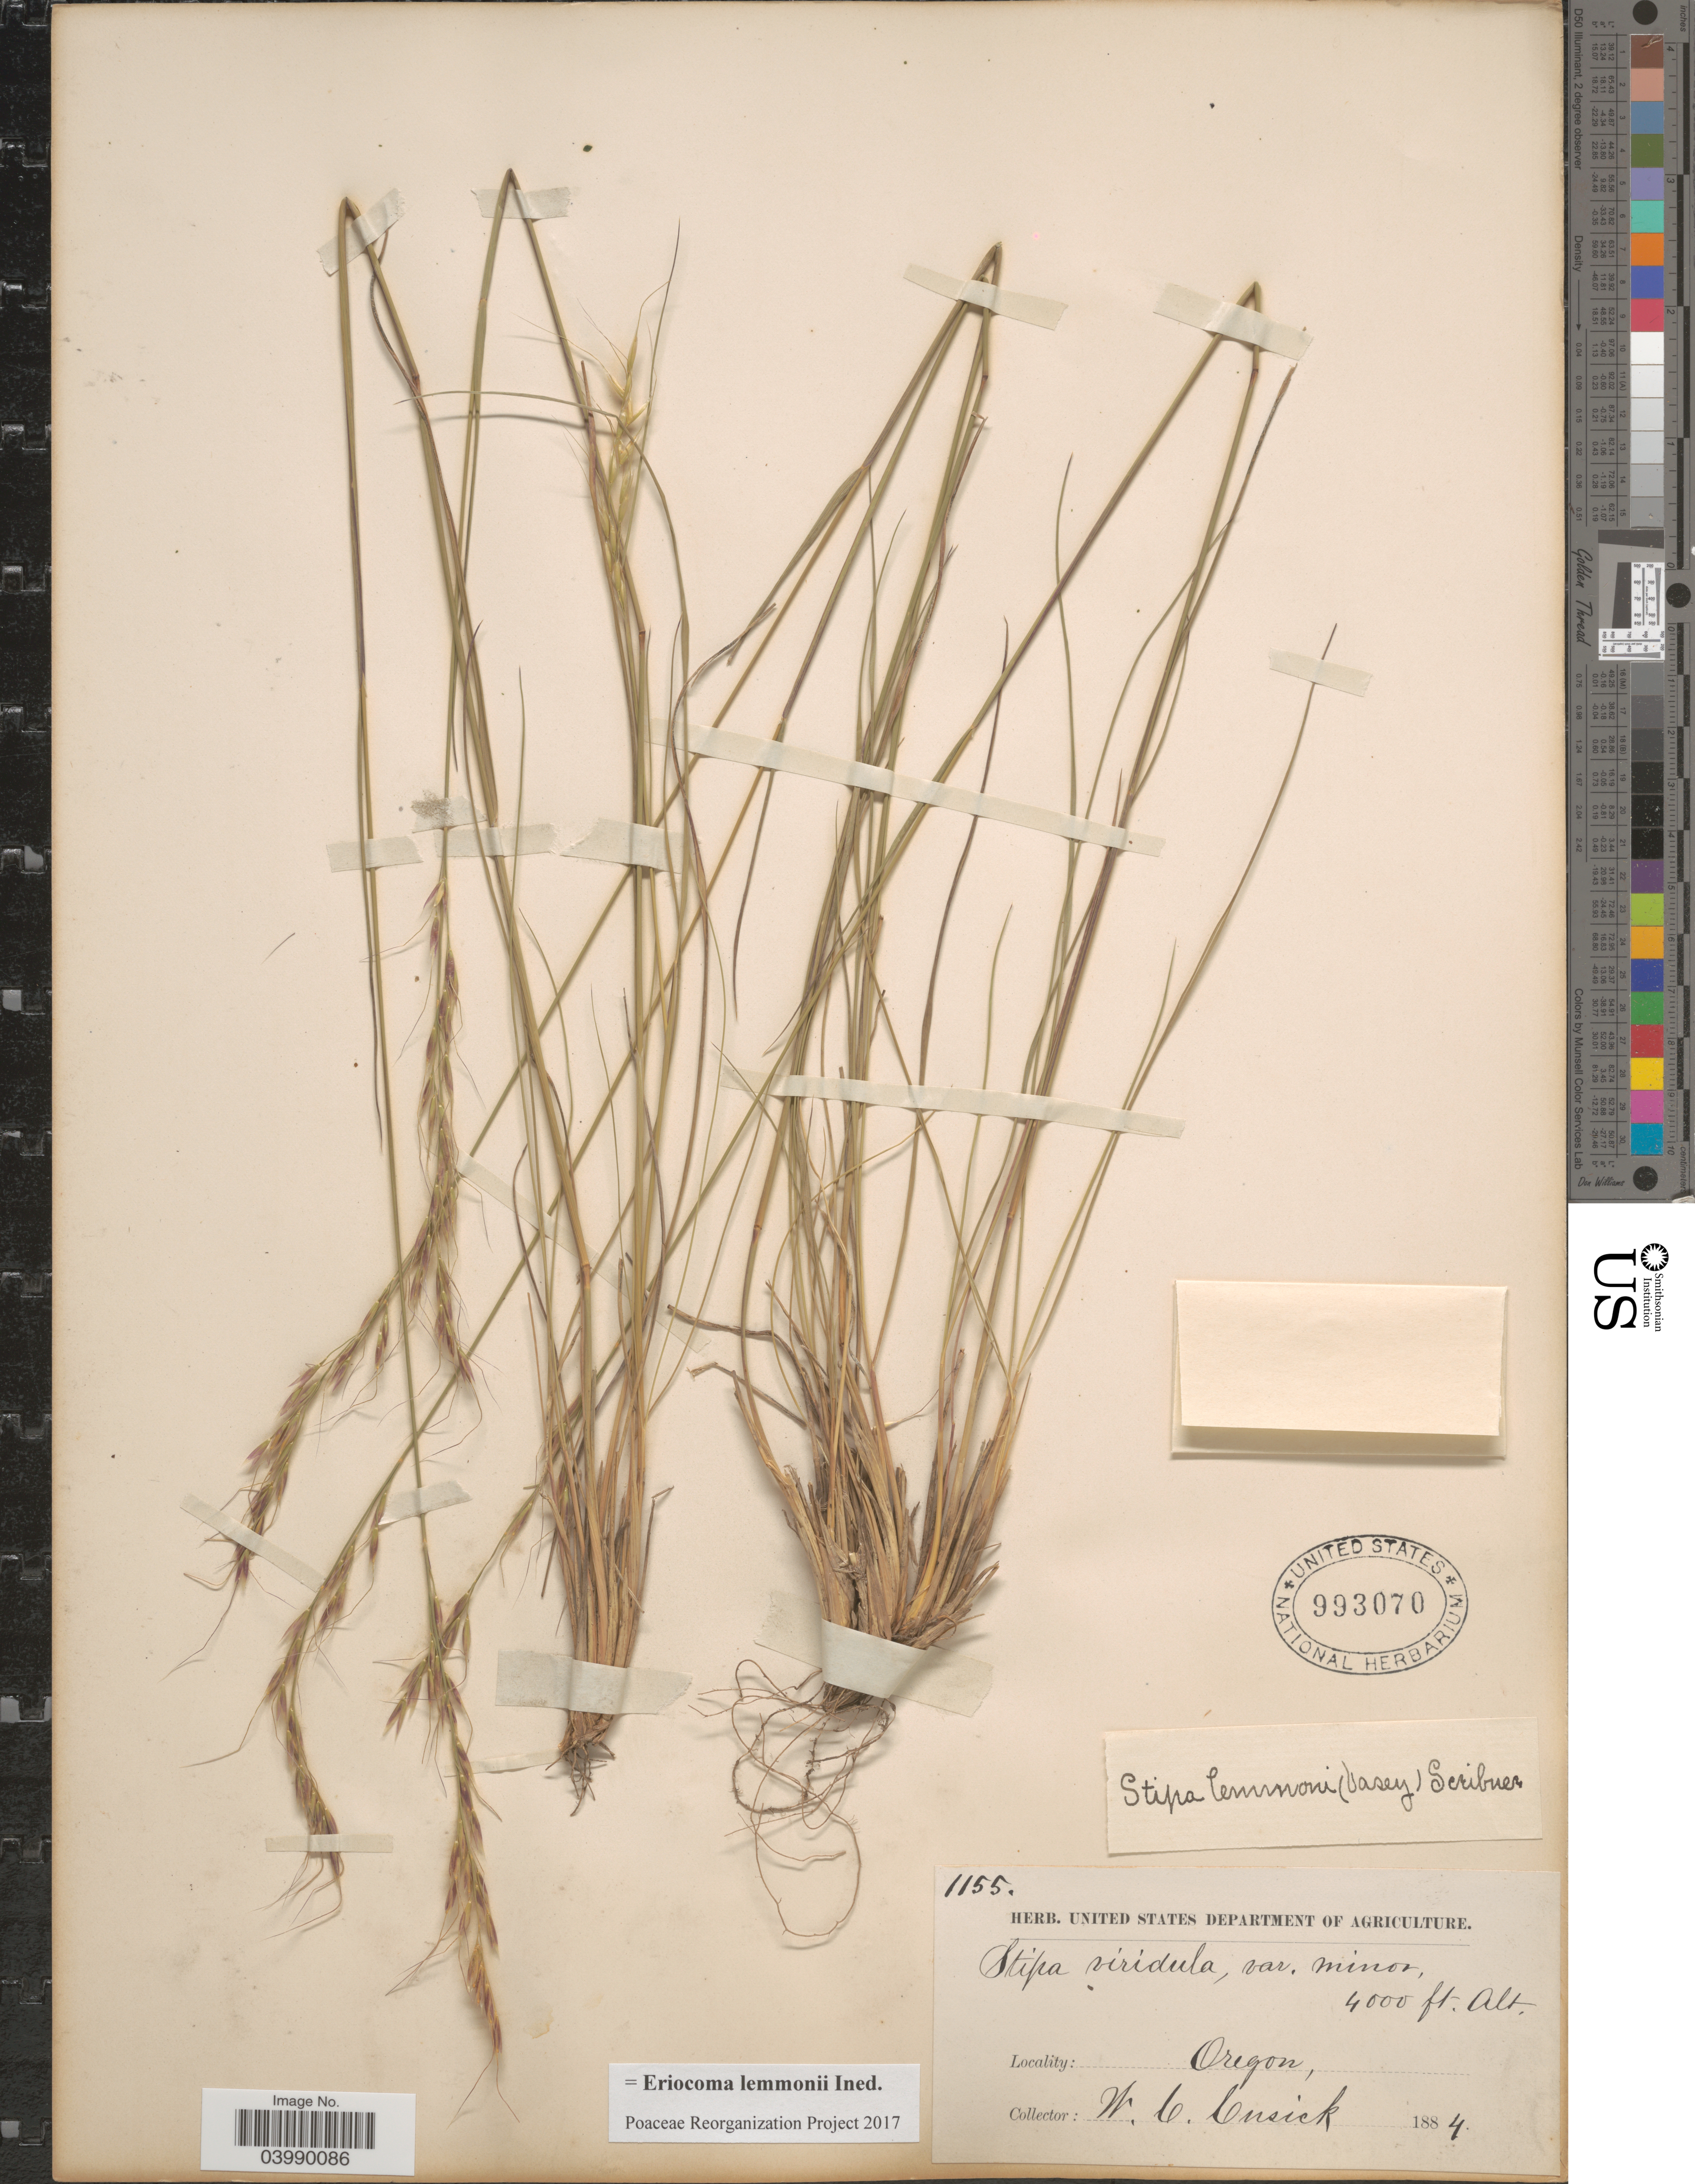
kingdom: Plantae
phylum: Tracheophyta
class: Liliopsida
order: Poales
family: Poaceae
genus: Eriocoma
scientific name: Eriocoma lemmonii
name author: (Vasey) Romasch.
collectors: W. C. Cusick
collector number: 1155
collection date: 1884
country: United States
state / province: Oregon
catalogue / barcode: US 993070